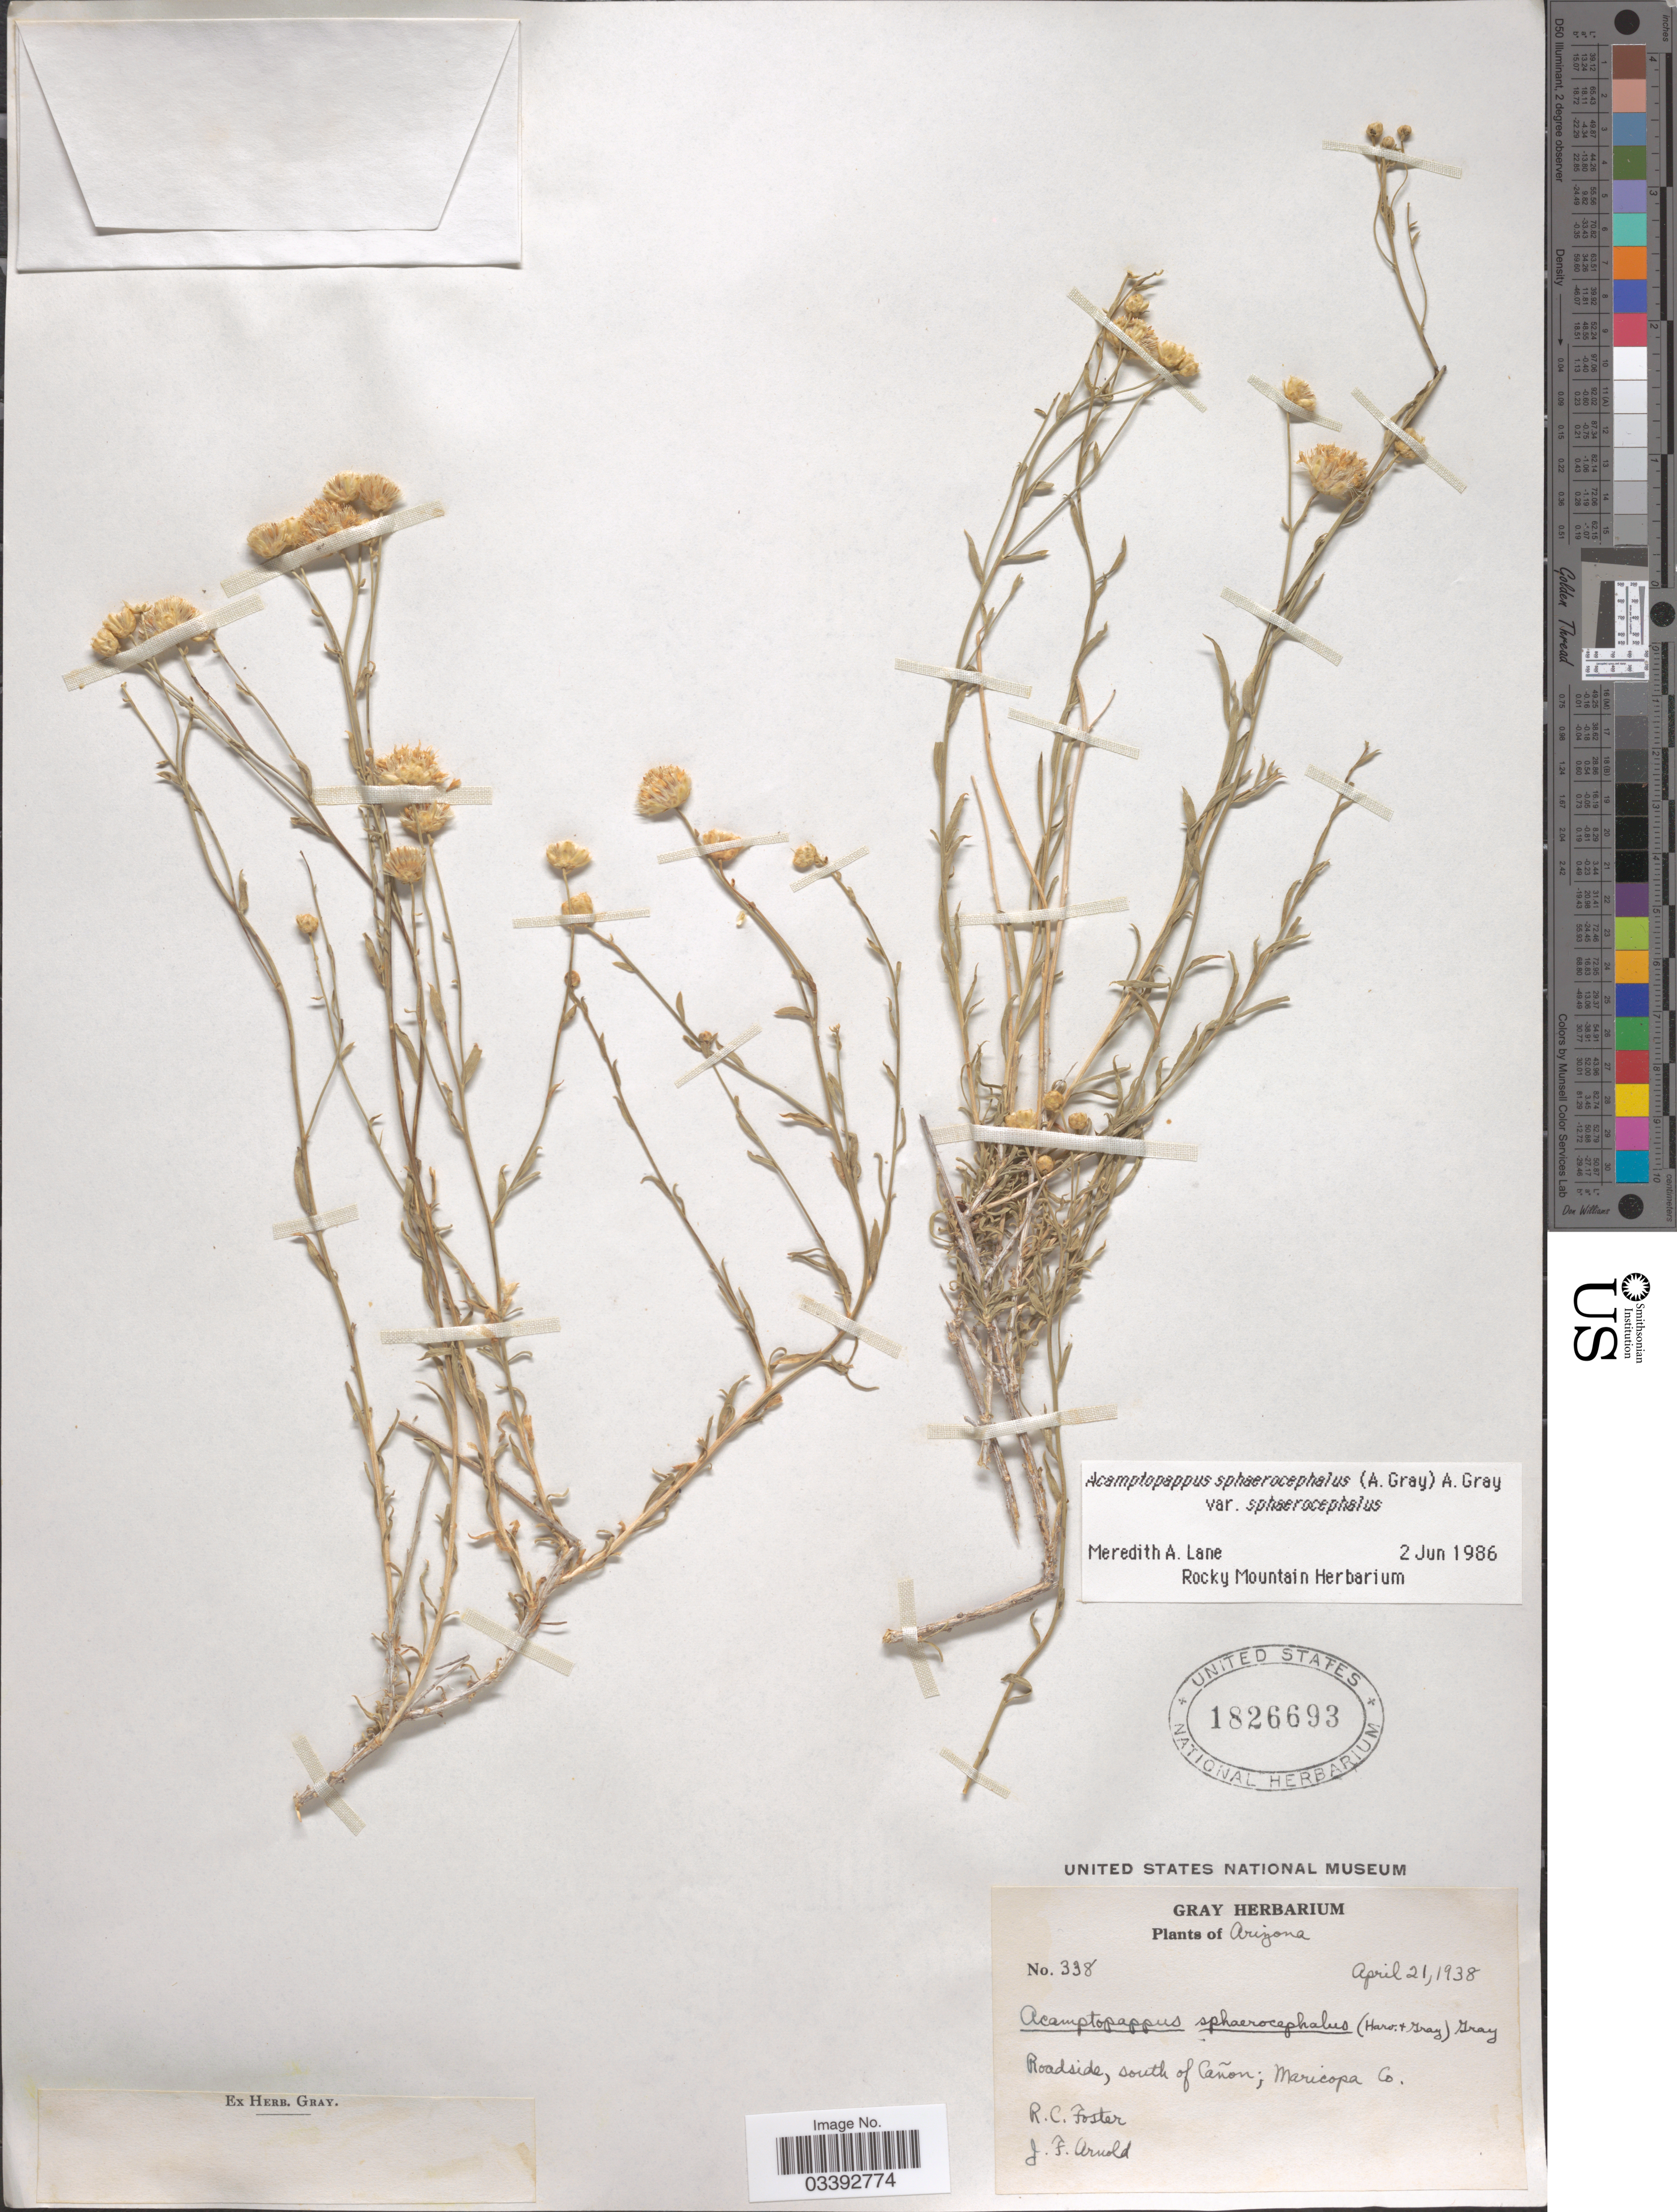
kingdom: Plantae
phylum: Tracheophyta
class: Magnoliopsida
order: Asterales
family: Asteraceae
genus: Acamptopappus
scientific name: Acamptopappus sphaerocephalus var. sphaerocephalus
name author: A. Gray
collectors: R. C. Foster & J. F. Arnold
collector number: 338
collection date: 1938-04-21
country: United States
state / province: Arizona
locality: Roadside, south of Cañon; Maricopa Co.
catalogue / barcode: US 1826693